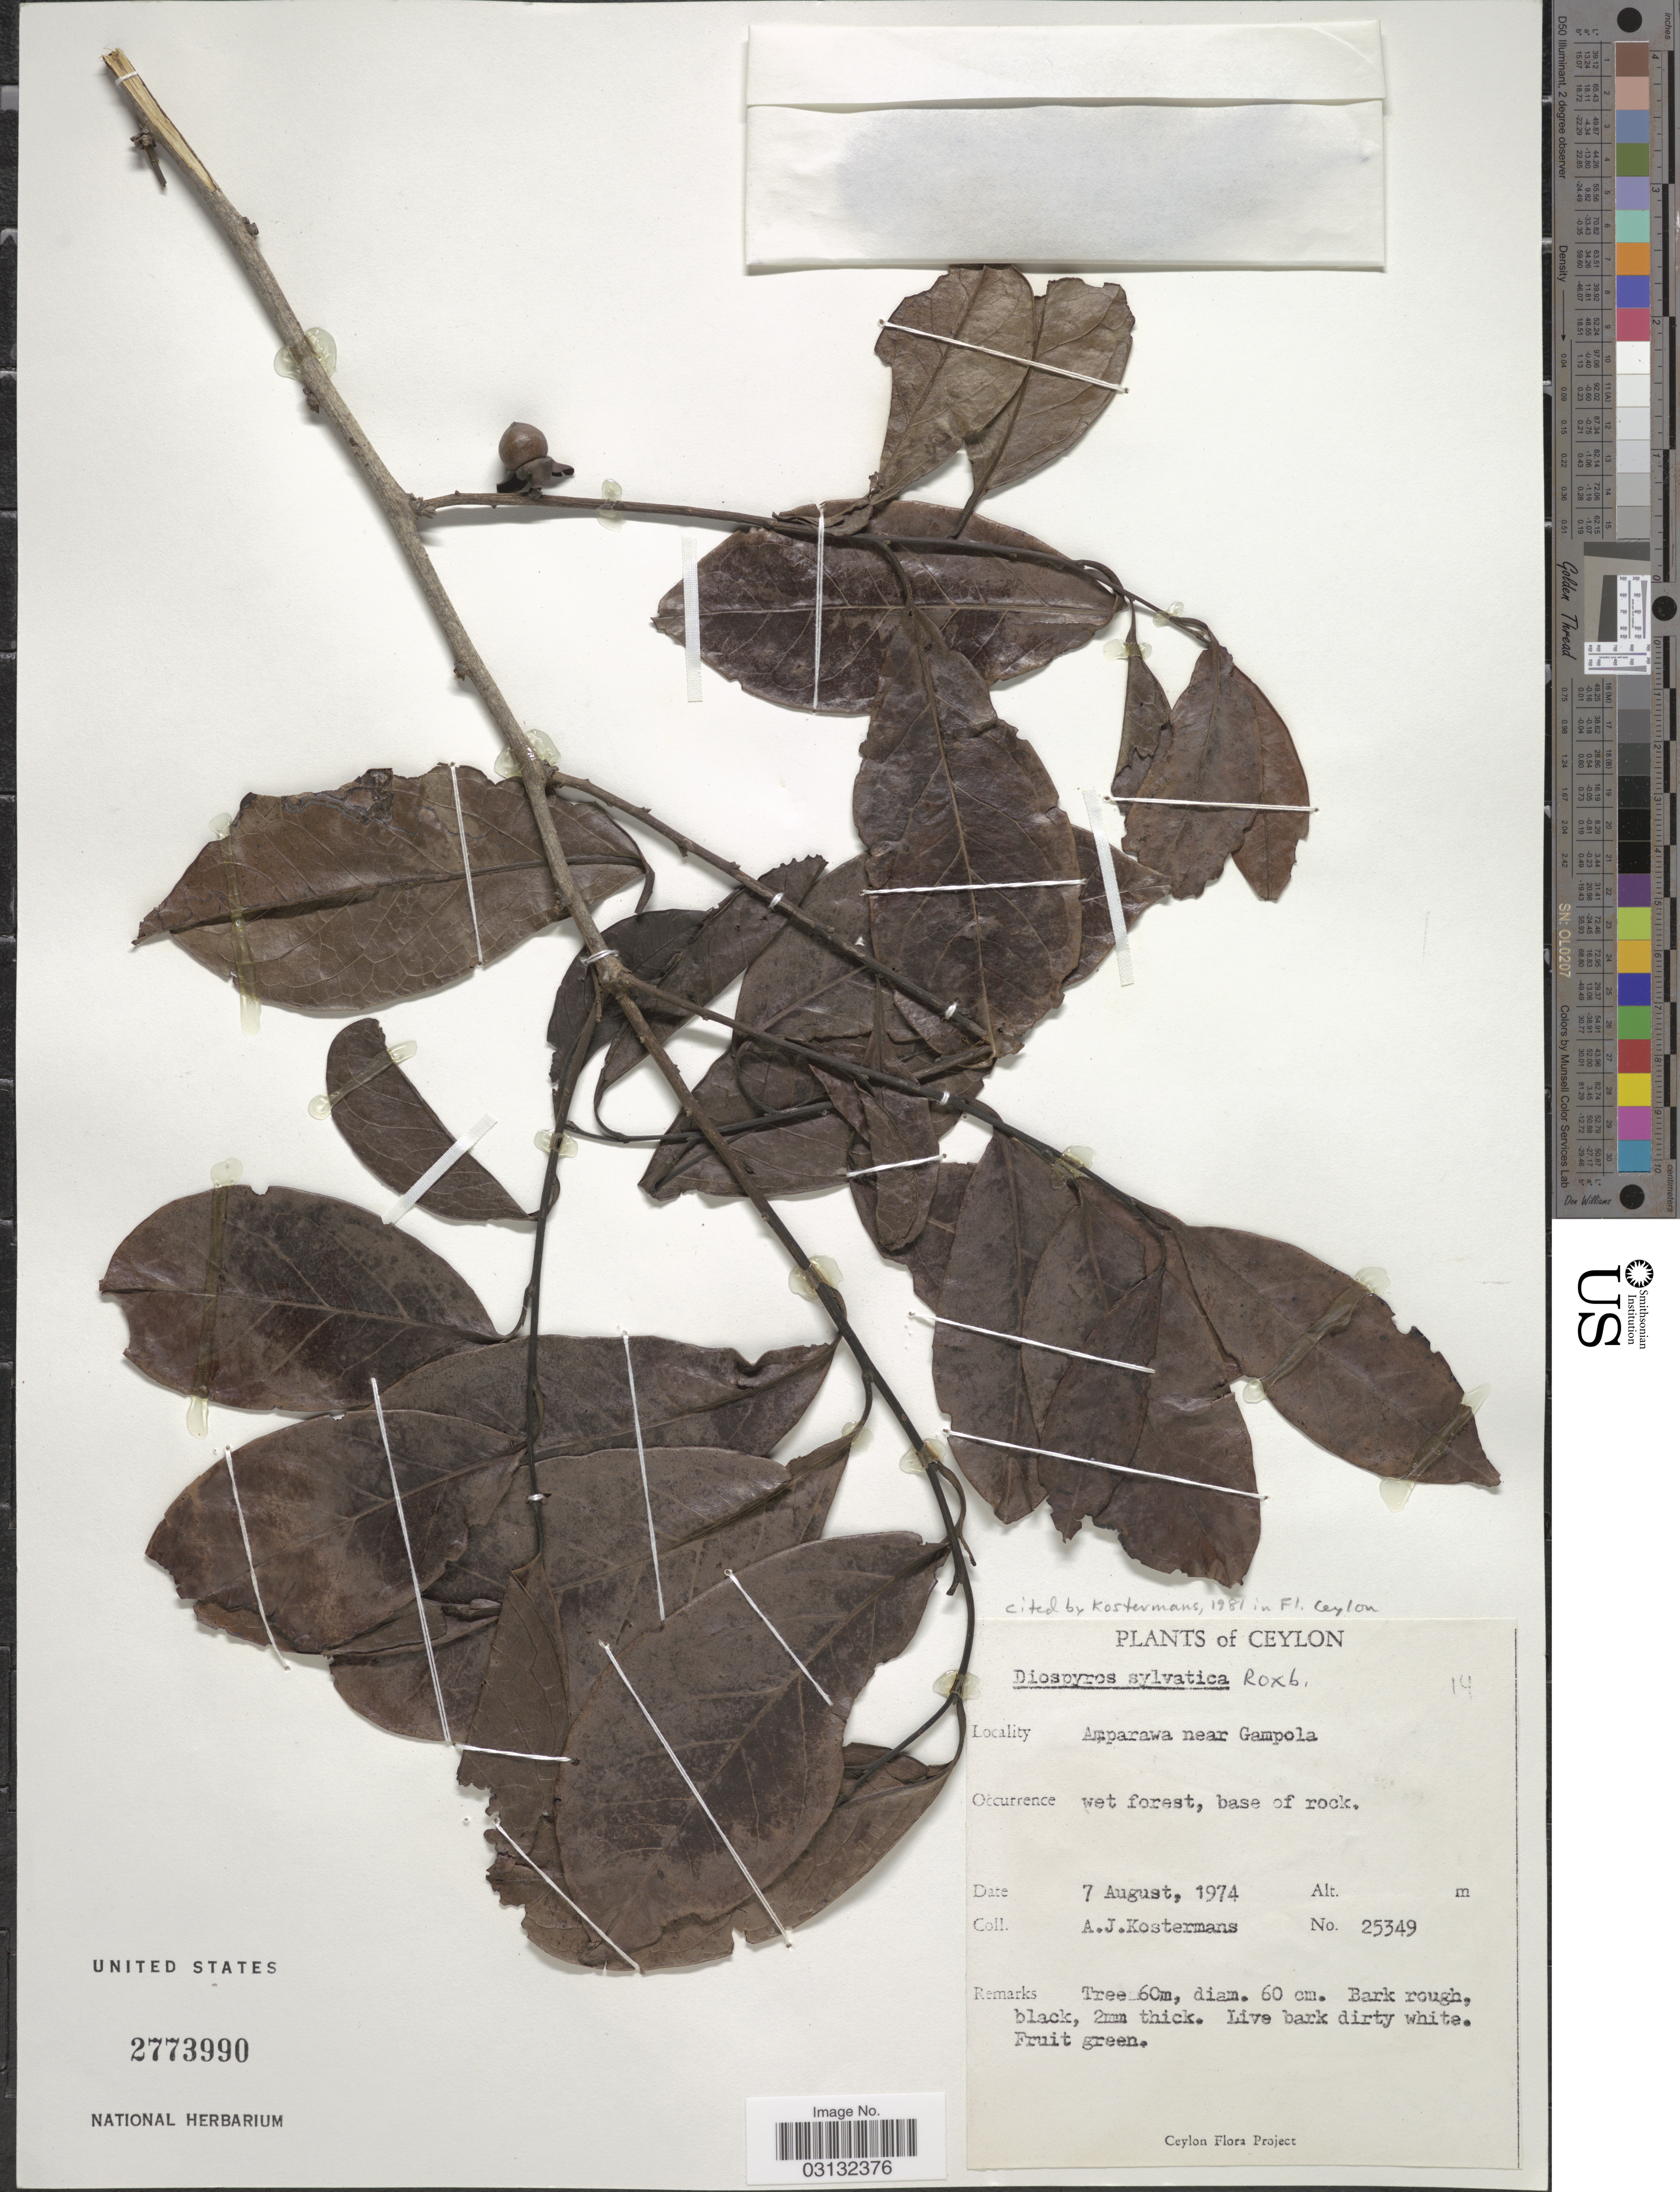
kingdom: Plantae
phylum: Tracheophyta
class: Magnoliopsida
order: Ericales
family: Ebenaceae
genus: Diospyros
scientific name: Diospyros sylvatica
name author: Roxb.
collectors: A. J. G. Kostermans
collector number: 25349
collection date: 1974-08-07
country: Sri Lanka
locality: Ceylon. Amparawa [interpreted] near Gampola.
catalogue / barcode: US 2773990